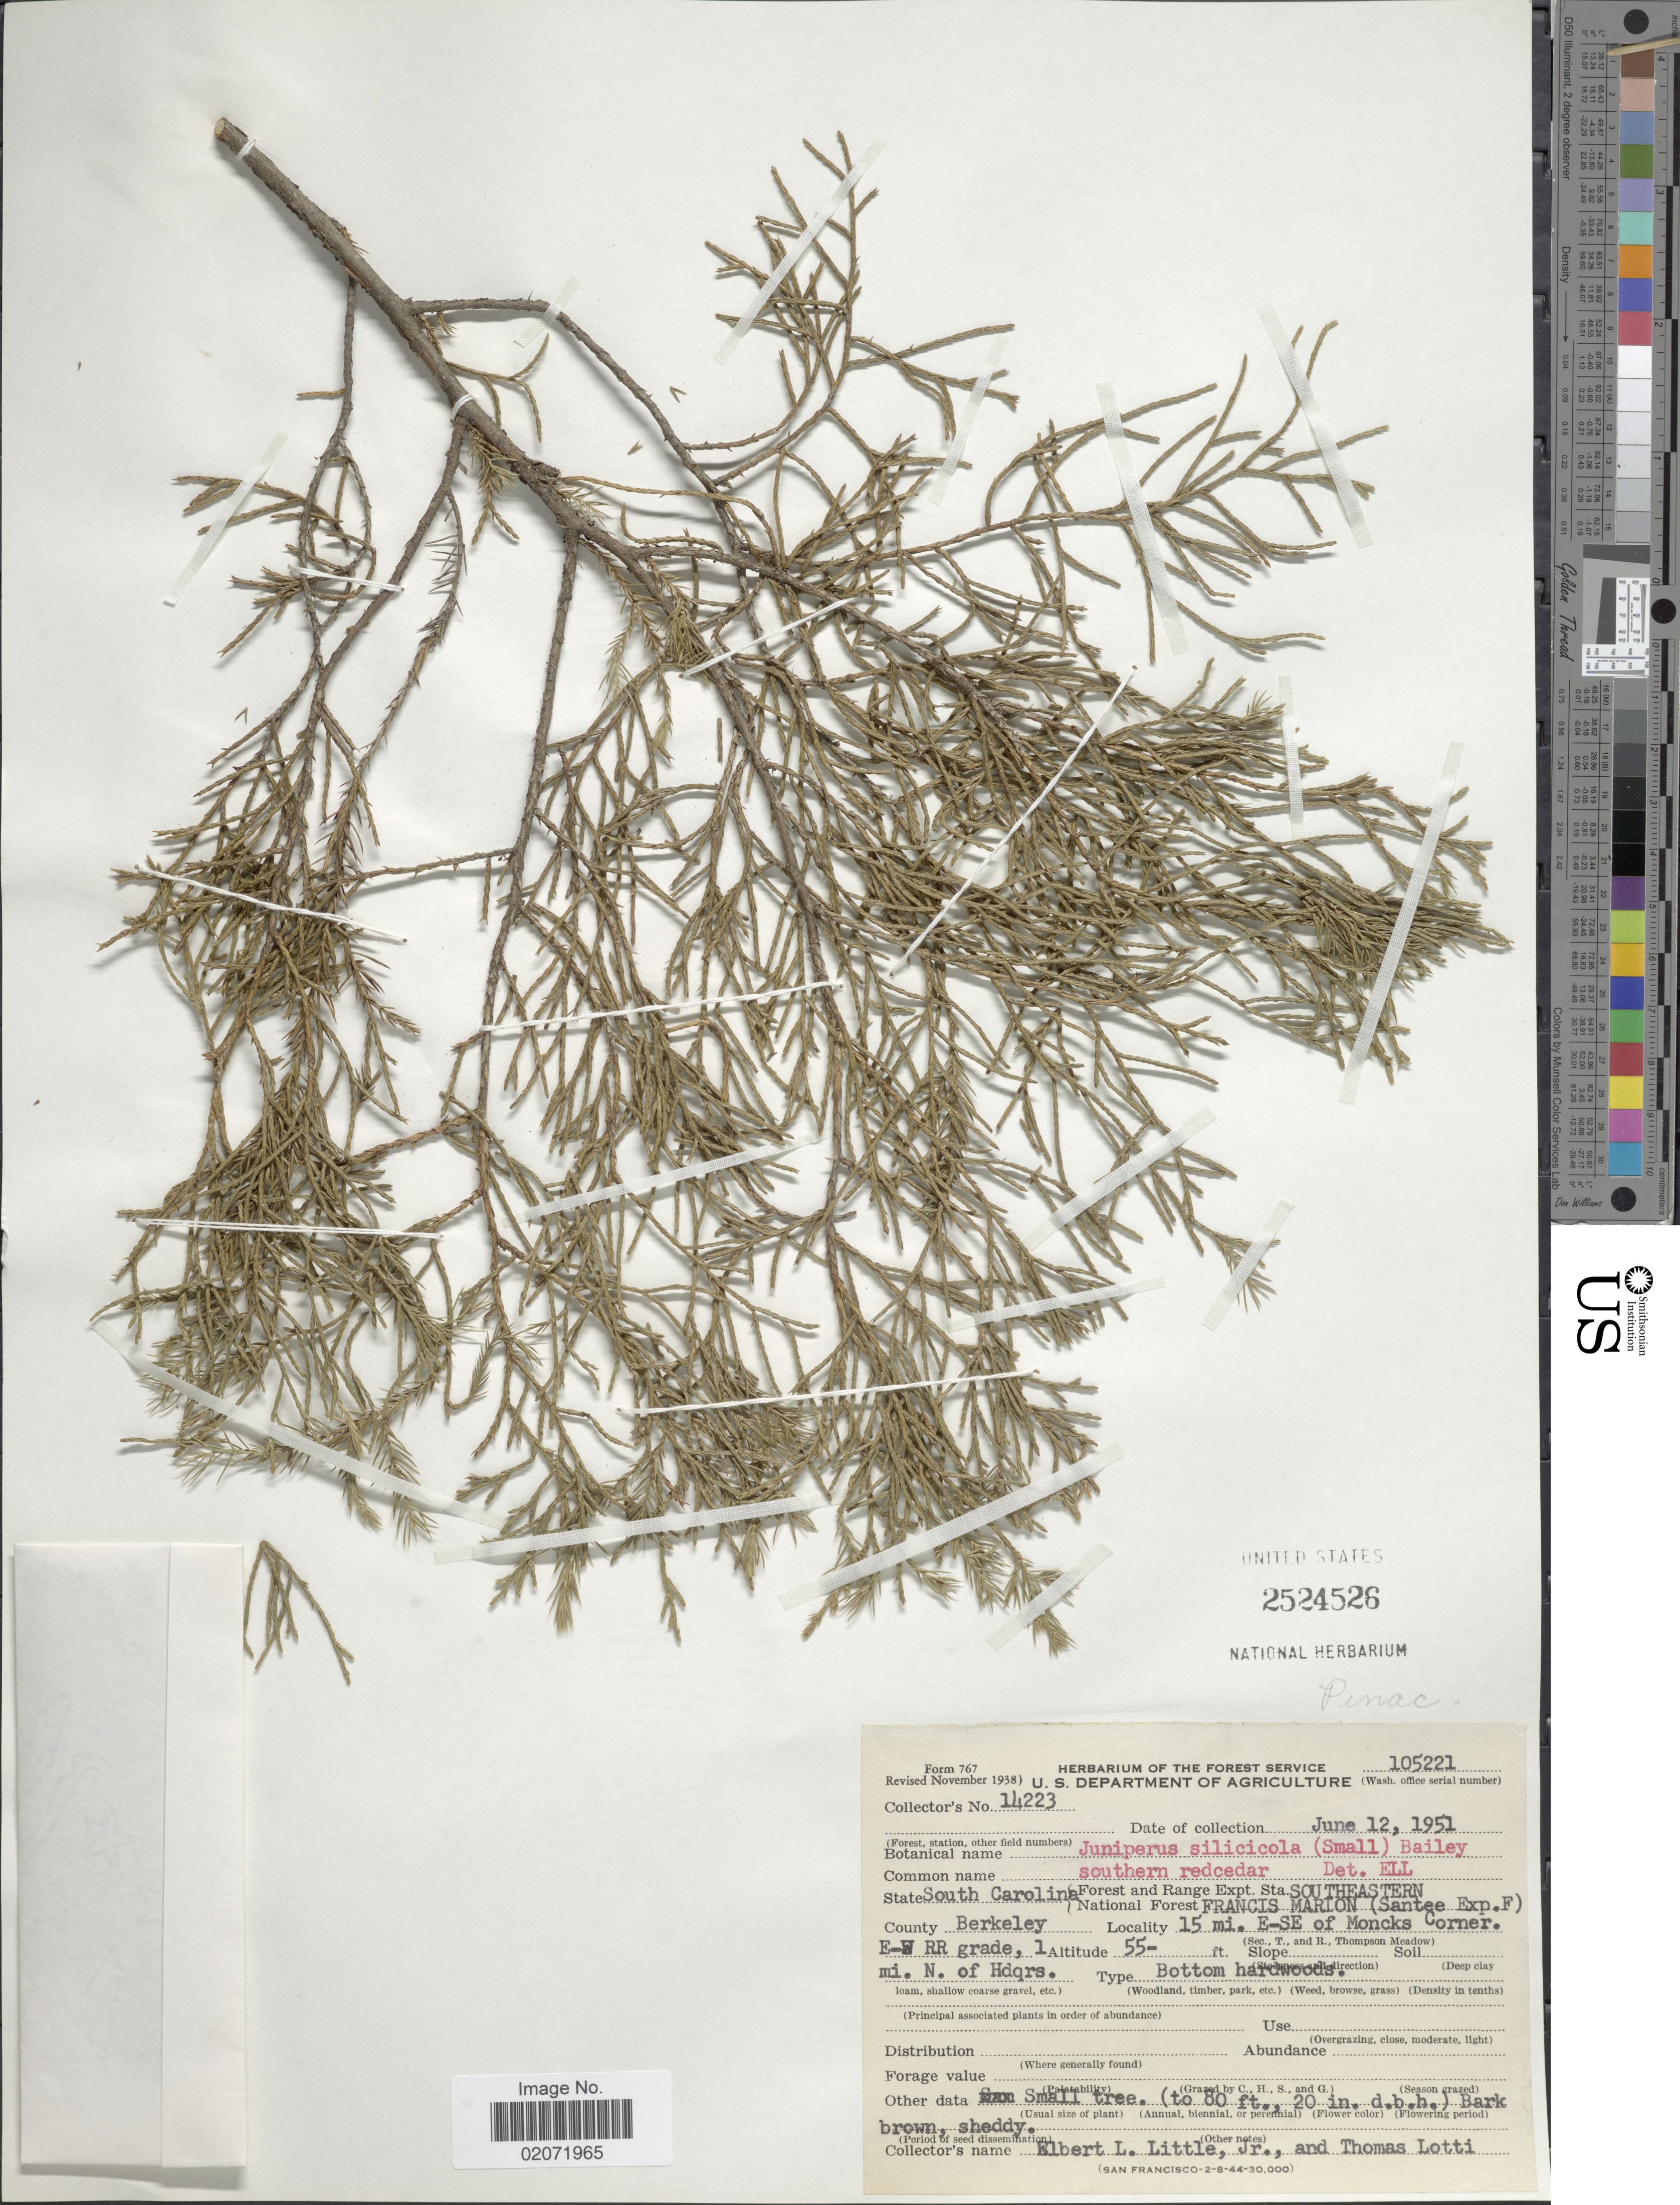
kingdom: Plantae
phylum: Tracheophyta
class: Pinopsida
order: Pinales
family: Cupressaceae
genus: Juniperus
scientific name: Juniperus silicicola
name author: (Small) L.H. Bailey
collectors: E. L. Little & T. Lotti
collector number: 14223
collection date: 1951-06-12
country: United States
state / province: South Carolina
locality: Forest and Range Expt. Sta. Southeastern. National Forest Francis Marion (Santee Exp. F) County berkely. 15 mi. E-SE of Moncks Corner. E-W RR grade 1 mi. N. of Hdqrs.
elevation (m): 17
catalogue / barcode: US 2524526